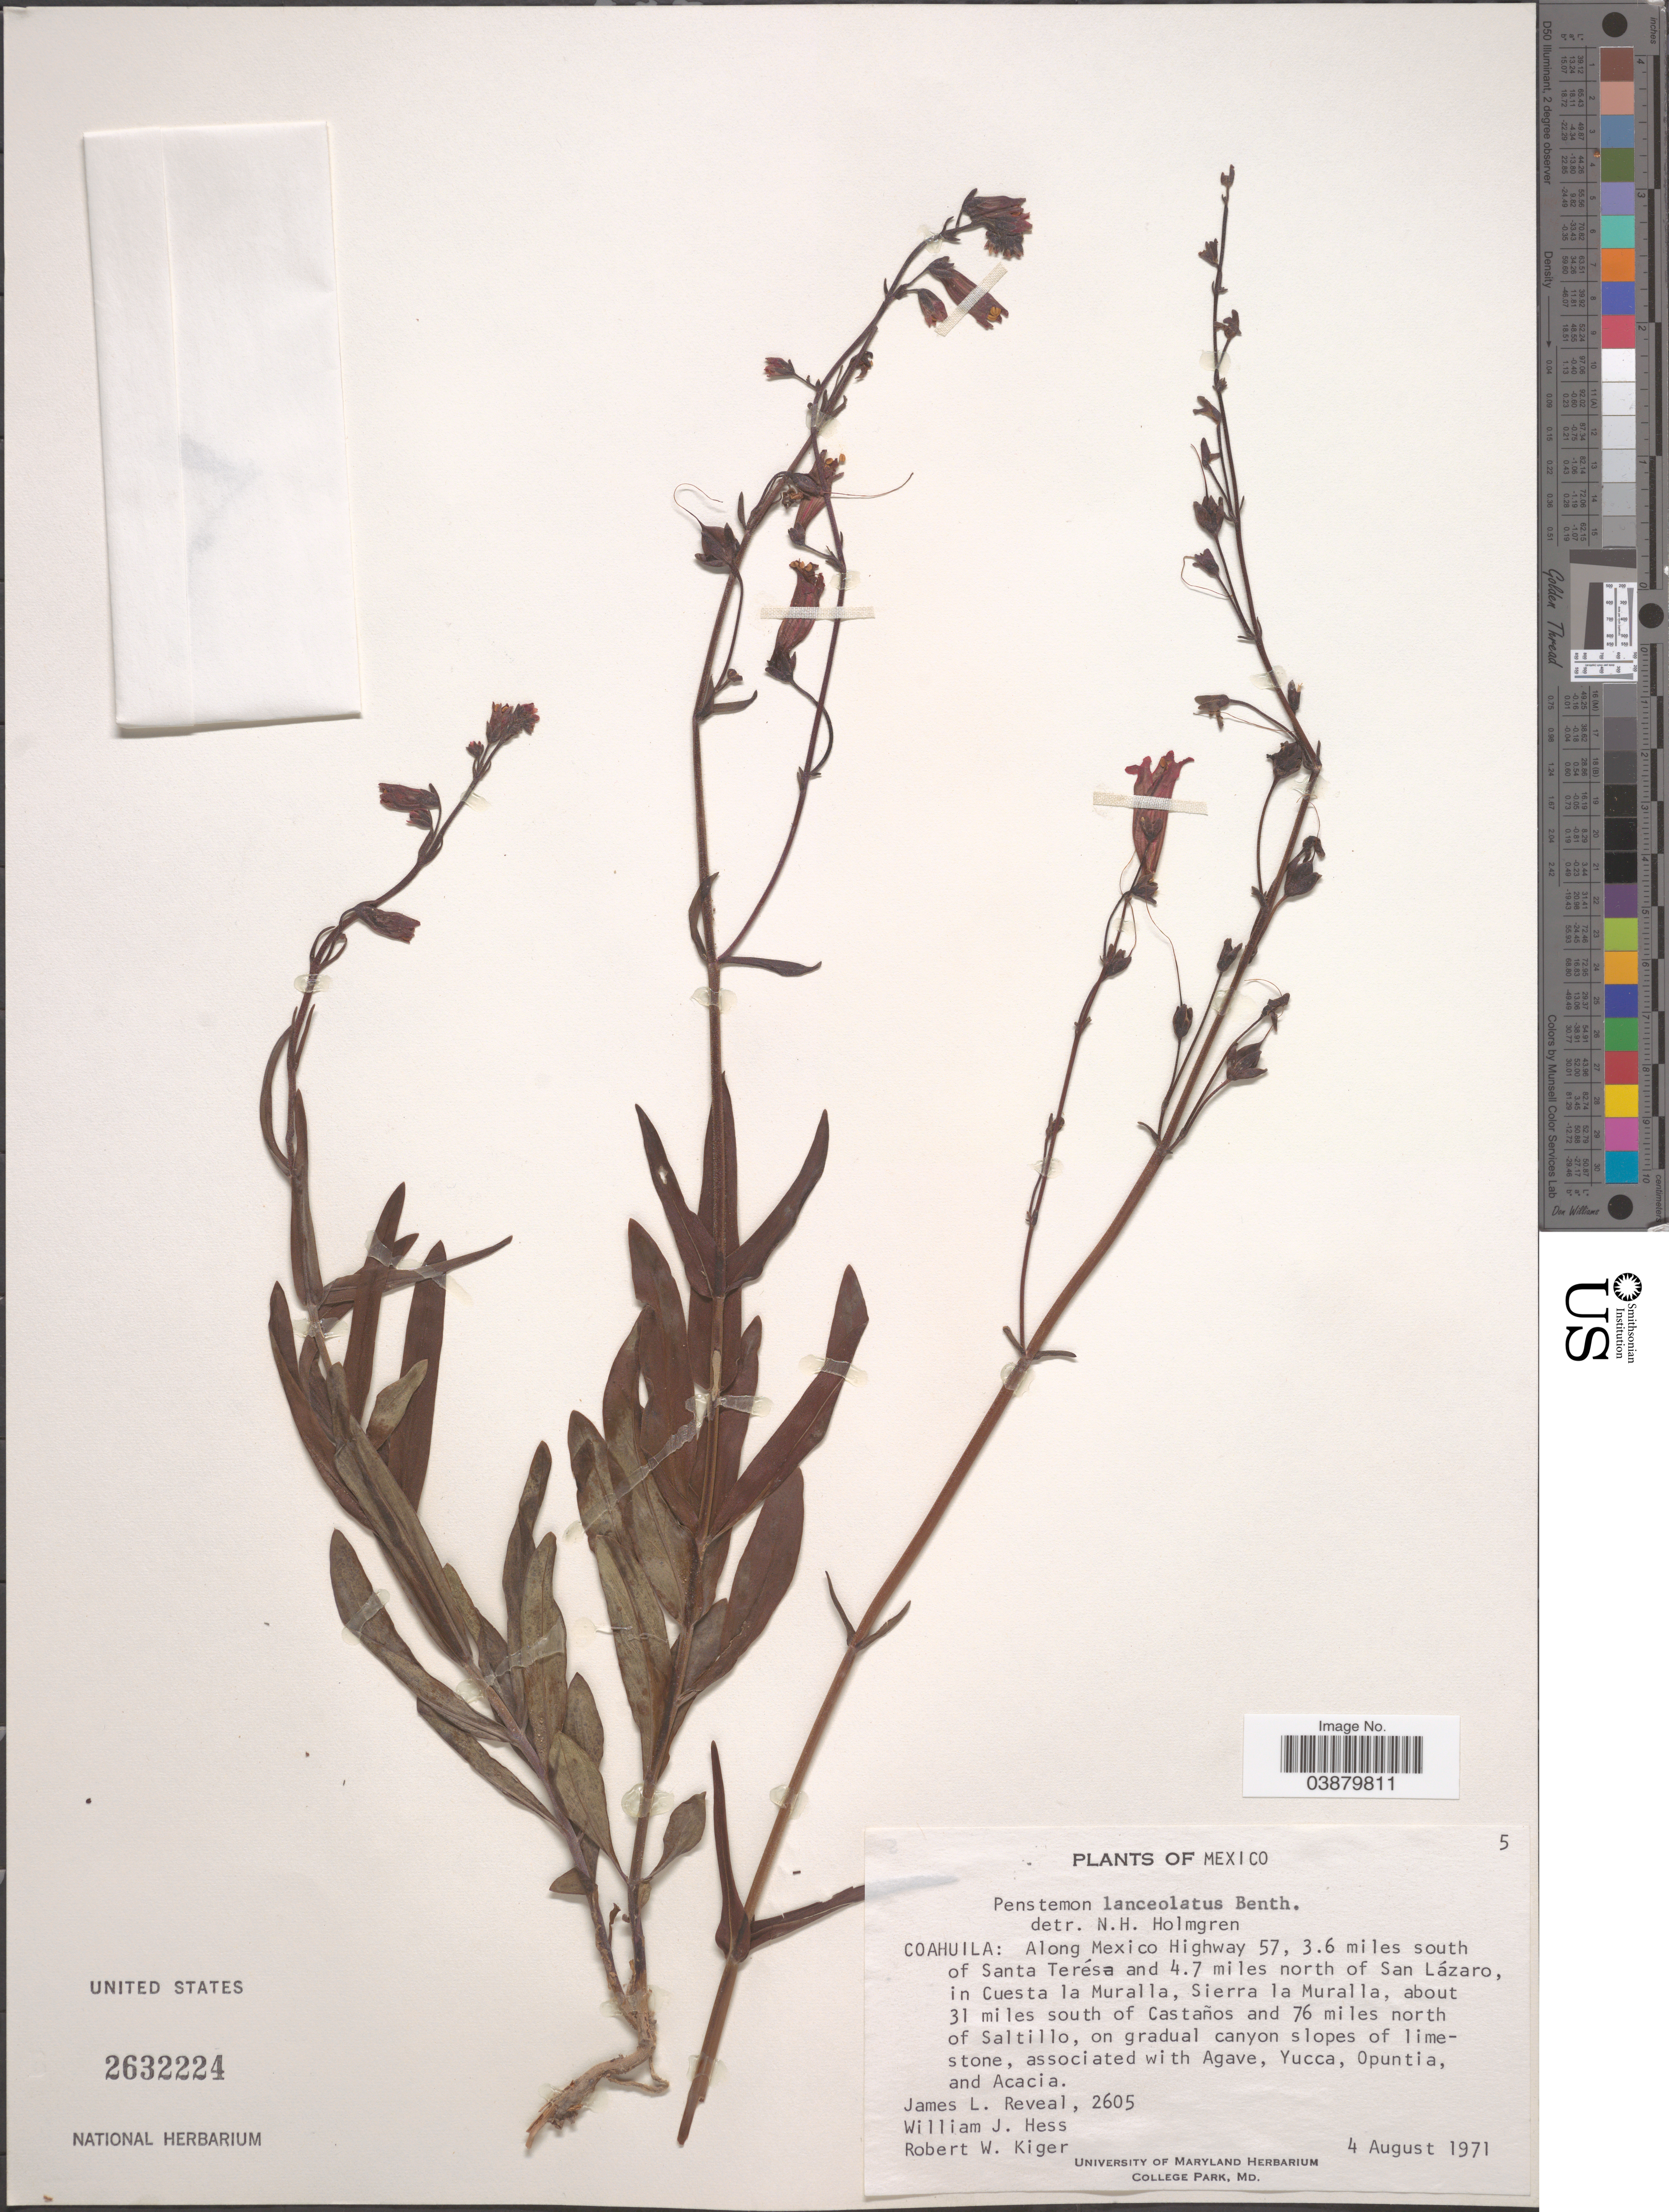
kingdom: Plantae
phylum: Tracheophyta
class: Magnoliopsida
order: Lamiales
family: Plantaginaceae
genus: Penstemon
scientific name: Penstemon lanceolatus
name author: Benth.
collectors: J. L. Reveal, W. Hess & R. Kiger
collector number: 2605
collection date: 1971-08-04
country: Mexico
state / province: Coahuila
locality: Along Mexico Highway 57, 3.6 miles south of Santa Terésa and 4.7 miles north of San Lázaro, in Cuesta la Muralla, Sierra la Muralla, about 31 miles south of Castaños and 76 miles north of Saltillo, on gradual canyon slopes of limestone.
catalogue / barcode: US 2632224